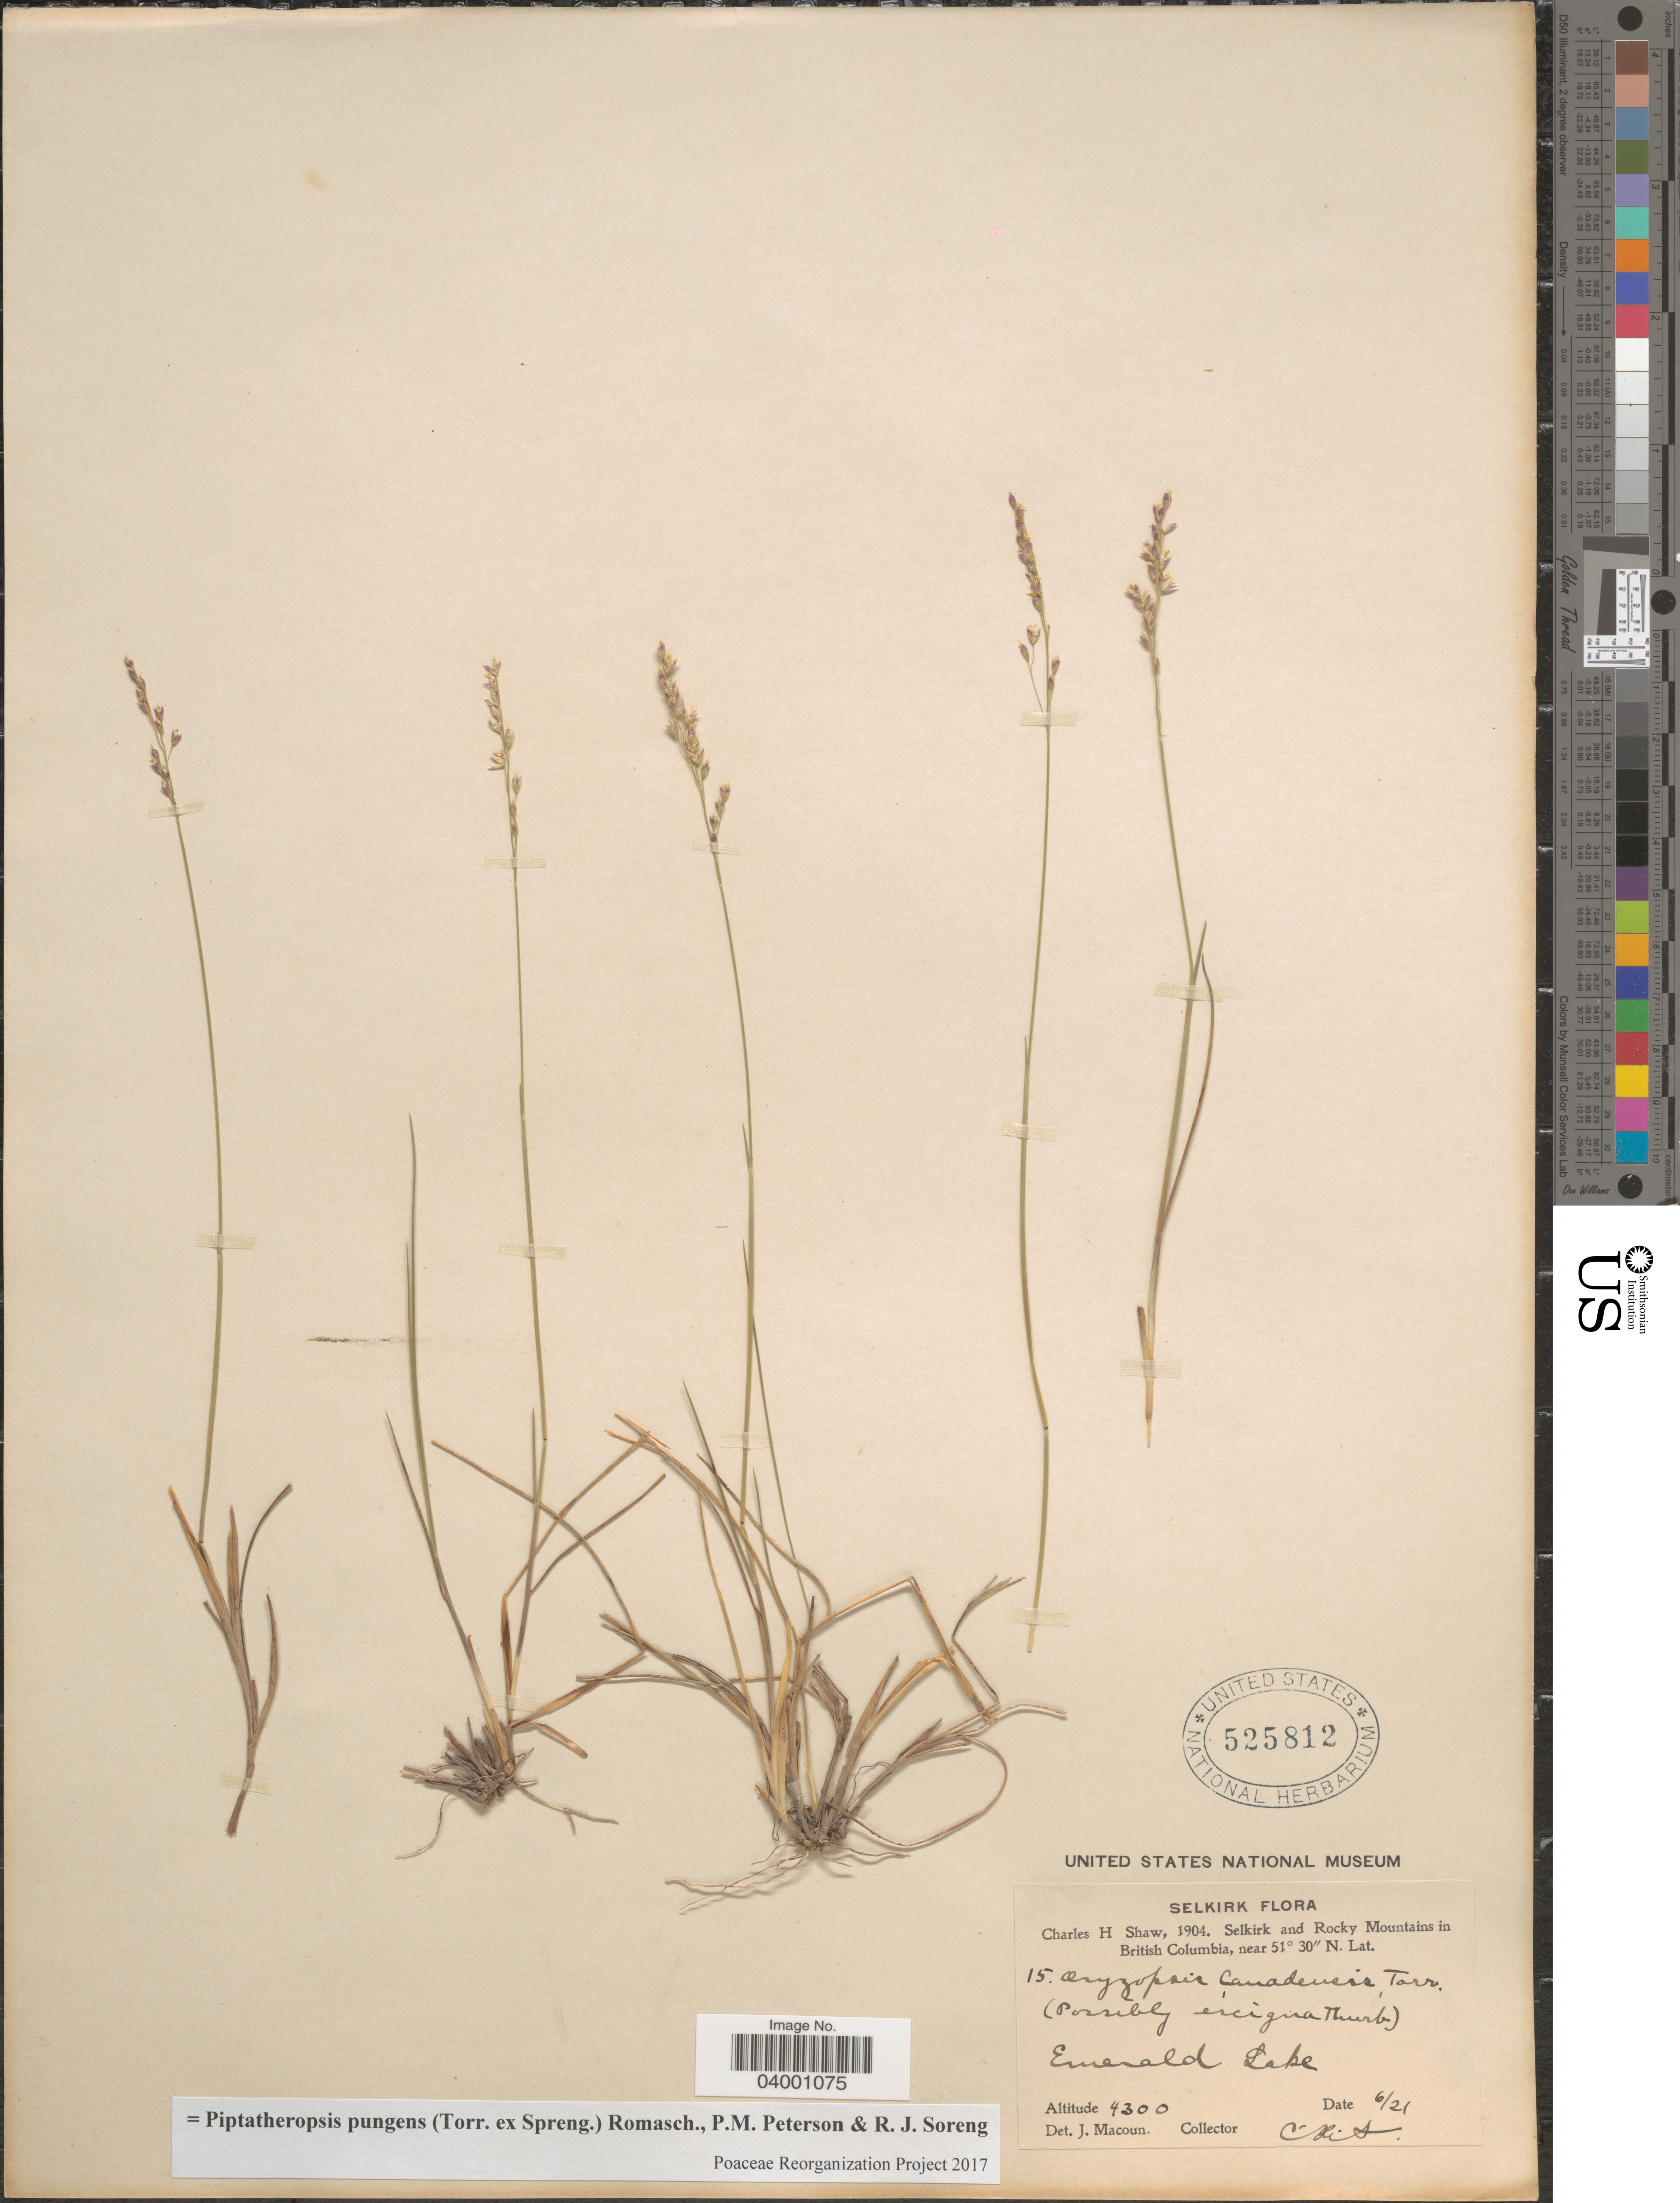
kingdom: Plantae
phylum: Tracheophyta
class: Liliopsida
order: Poales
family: Poaceae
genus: Piptatheropsis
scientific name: Piptatheropsis pungens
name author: (Torr. ex Spreng.) Romasch. et al.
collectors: C. H. Shaw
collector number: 15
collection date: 1904-06-21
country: Canada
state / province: British Columbia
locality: Selkirk. Selkirk and Rocky Mountains in British Columbia. Emerald Lake.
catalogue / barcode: US 525812